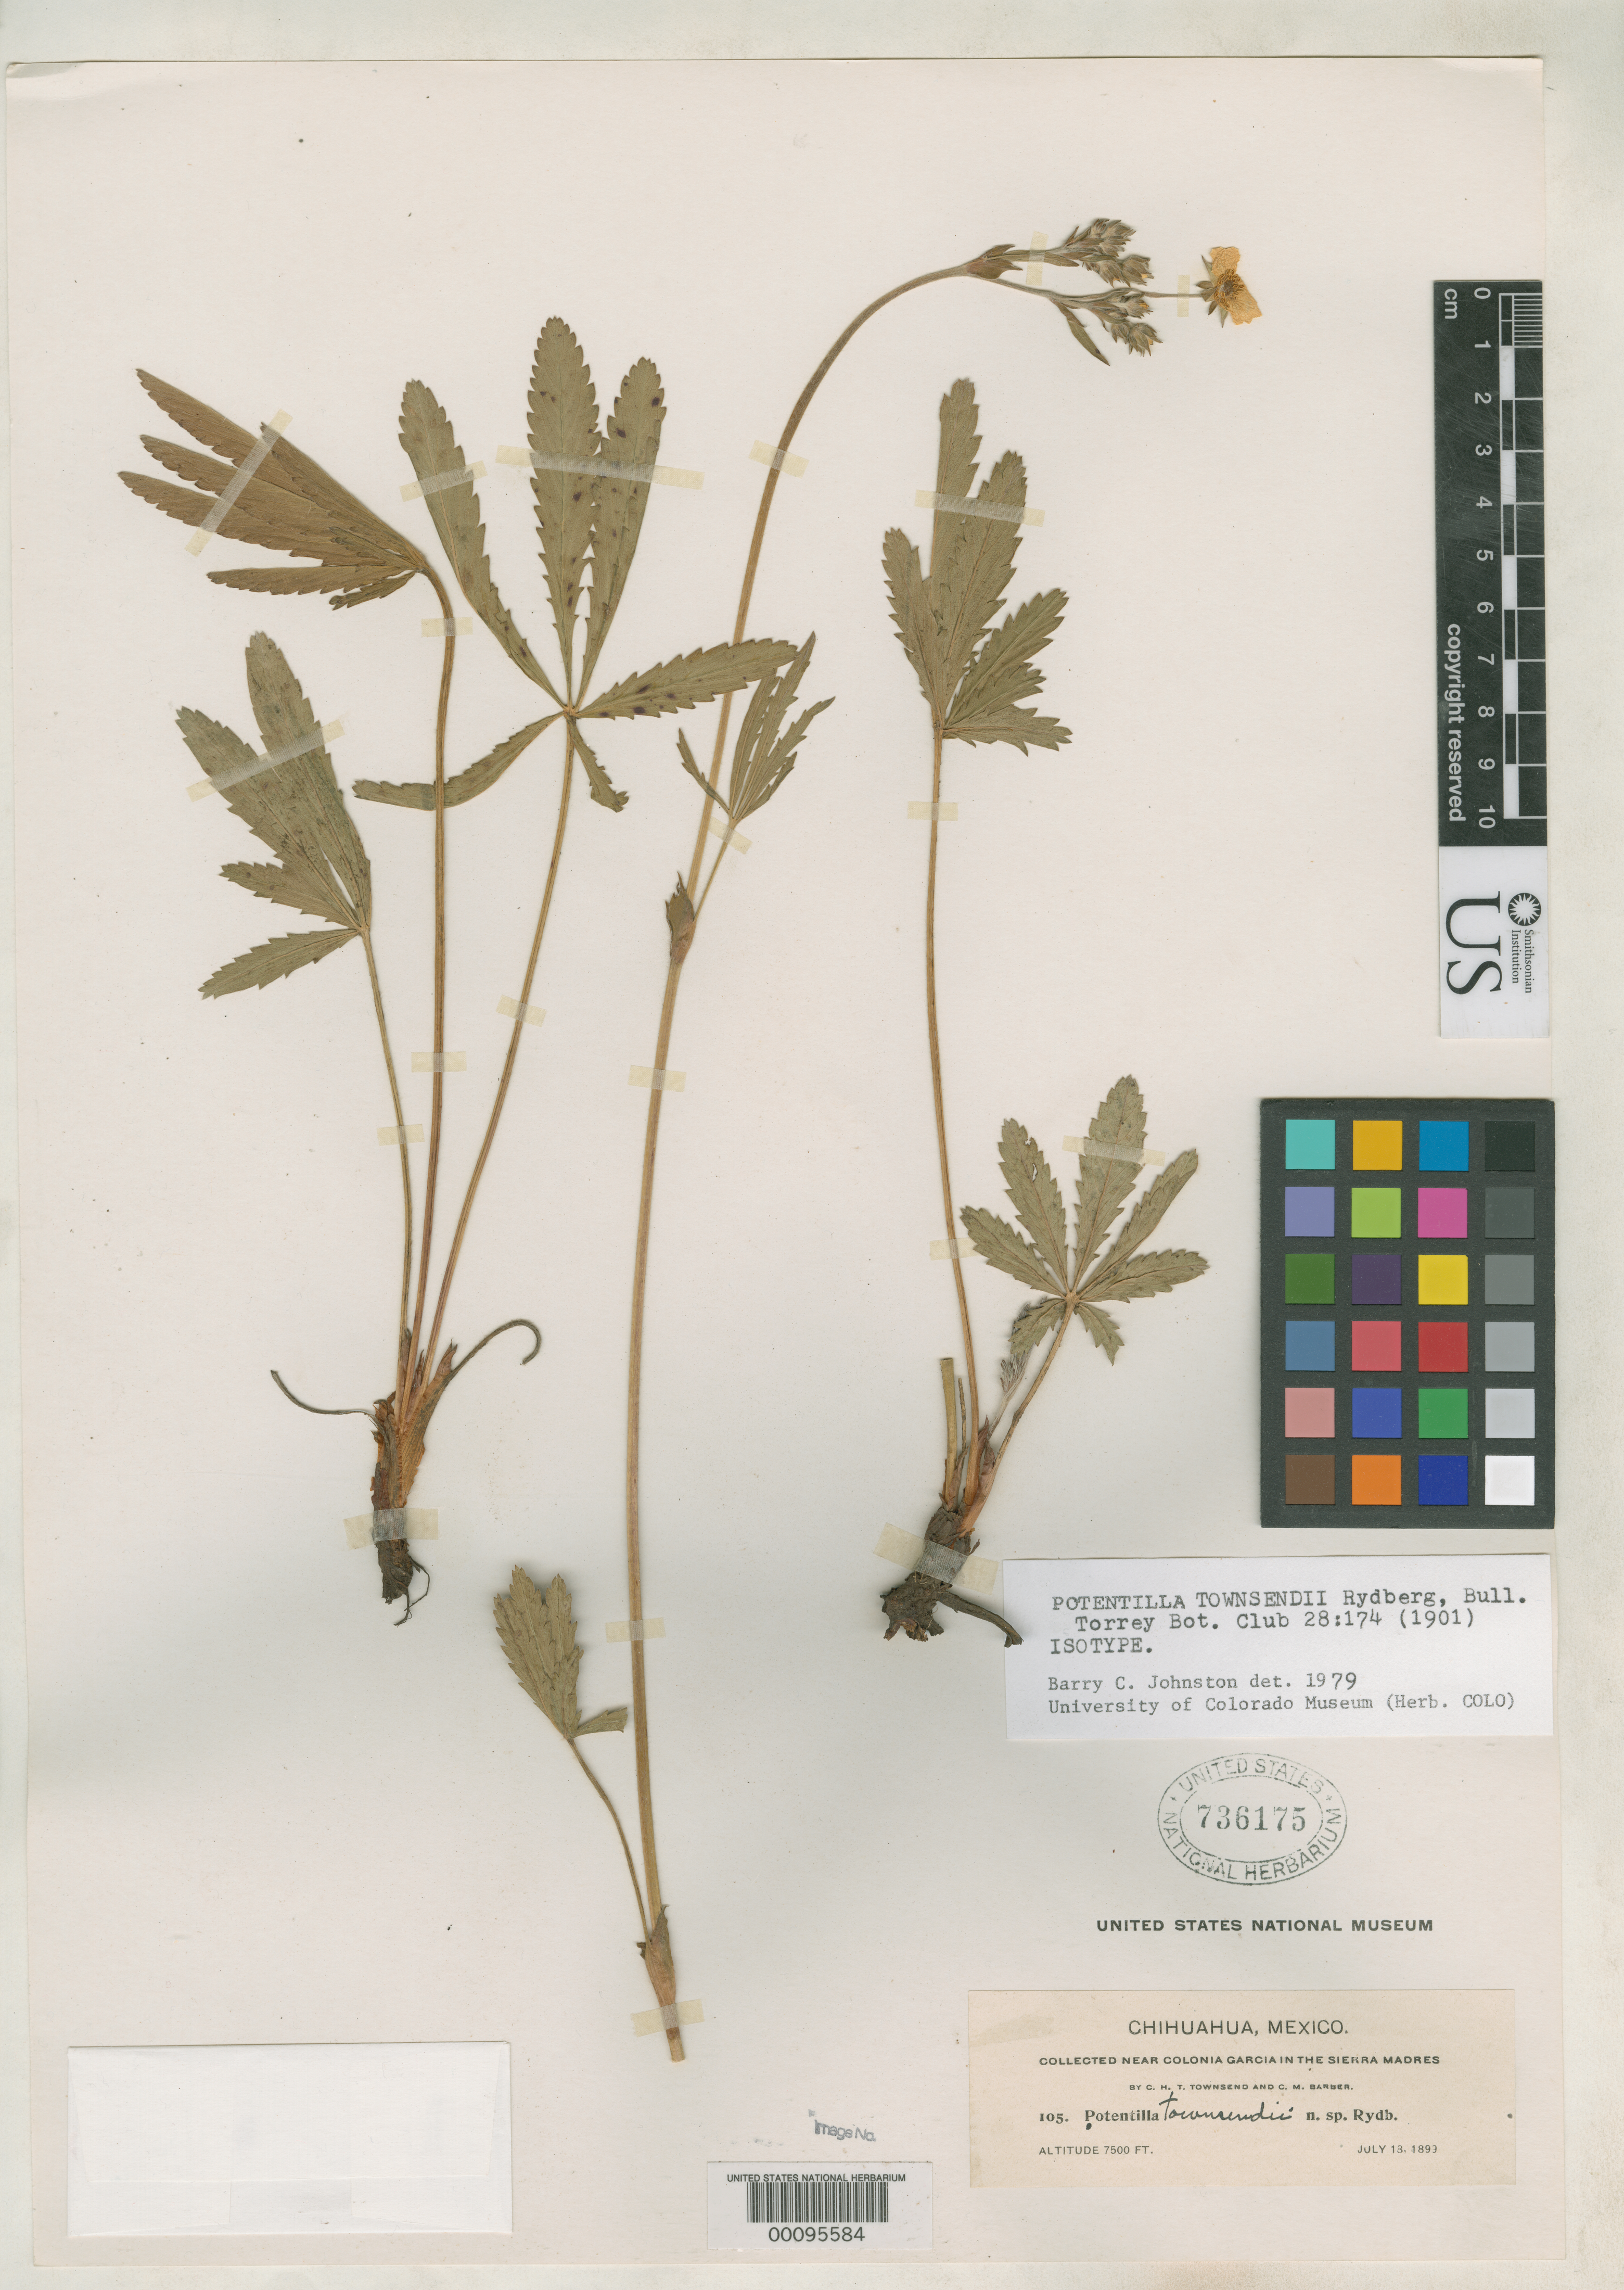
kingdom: Plantae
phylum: Tracheophyta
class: Magnoliopsida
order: Rosales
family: Rosaceae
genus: Potentilla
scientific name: Potentilla townsendii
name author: Rydb.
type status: Isotype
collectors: C. H. T. Townsend & C. Barber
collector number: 105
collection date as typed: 13 Jul 1899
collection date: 1899-07-13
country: Mexico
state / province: Chihuahua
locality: Sierra Madre, near Colonia Garcia.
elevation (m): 2286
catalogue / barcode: US 736175